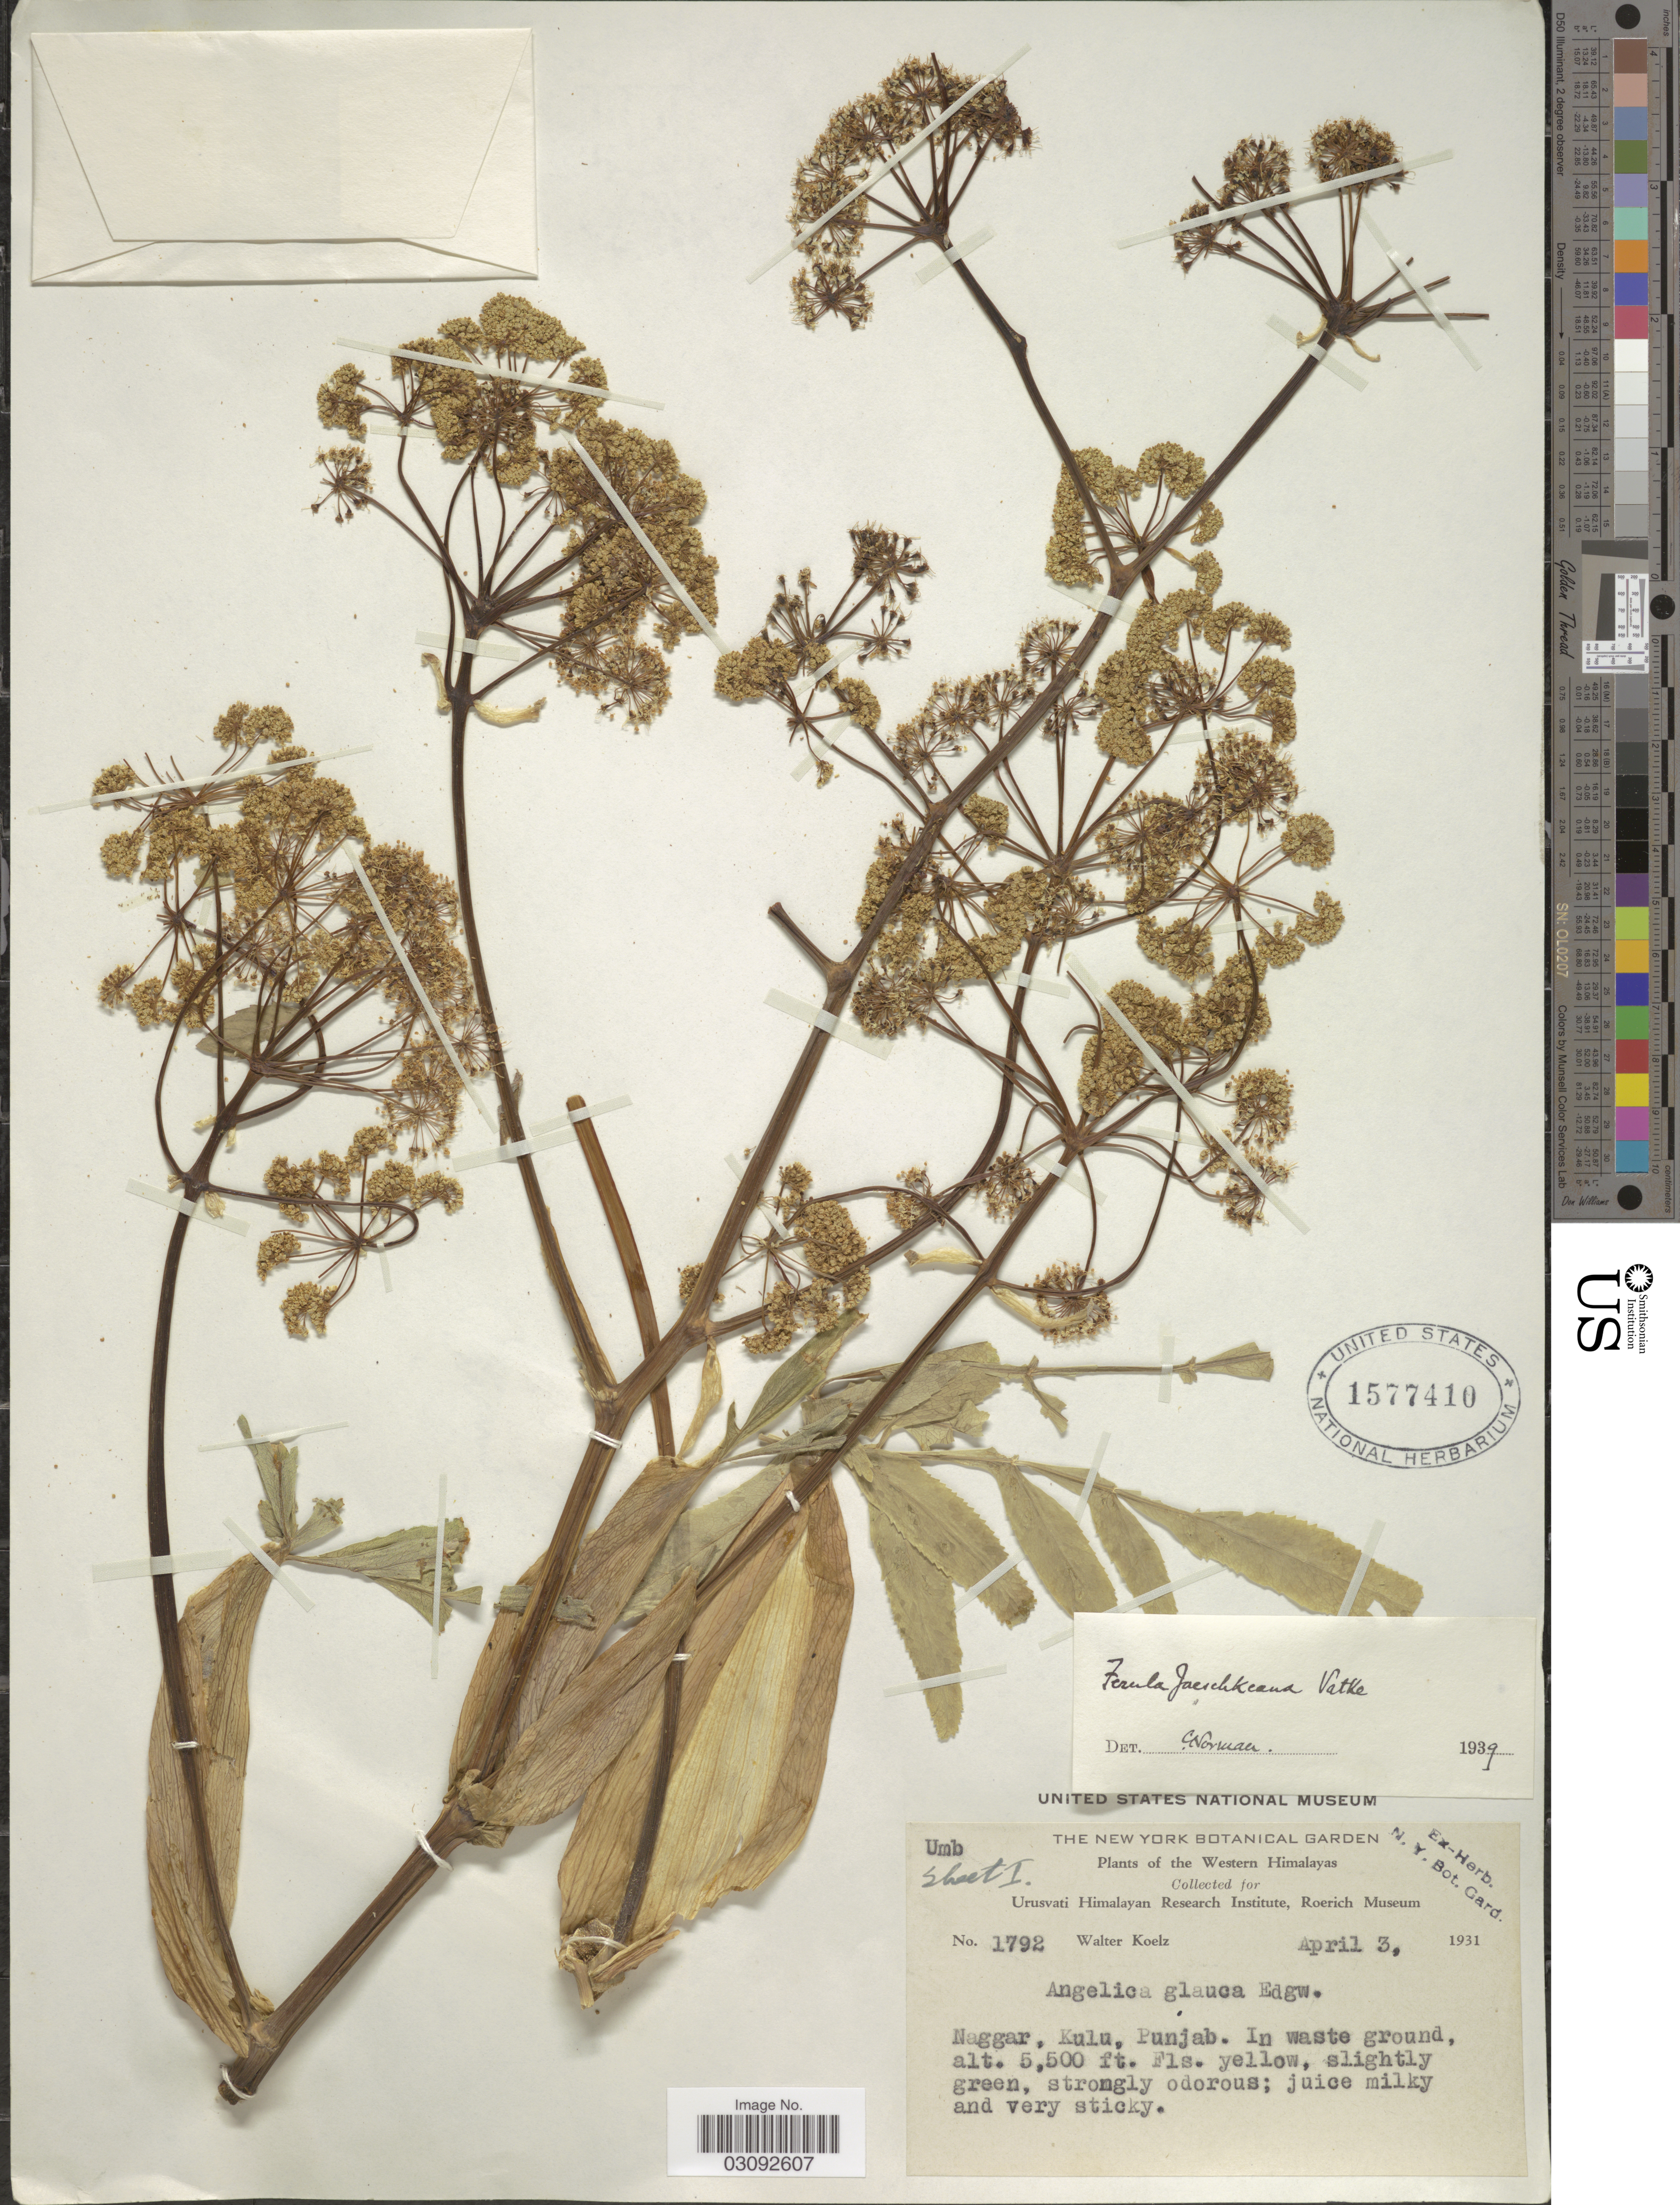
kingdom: Plantae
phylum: Tracheophyta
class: Magnoliopsida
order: Apiales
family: Apiaceae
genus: Ferula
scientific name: Ferula jaeschkeana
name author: Vatke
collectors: W. N. Koelz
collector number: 1792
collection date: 1931-04-03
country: India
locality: Western Himalayas. Naggar, Kulu, Punjab.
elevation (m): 1676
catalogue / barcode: US 1577410